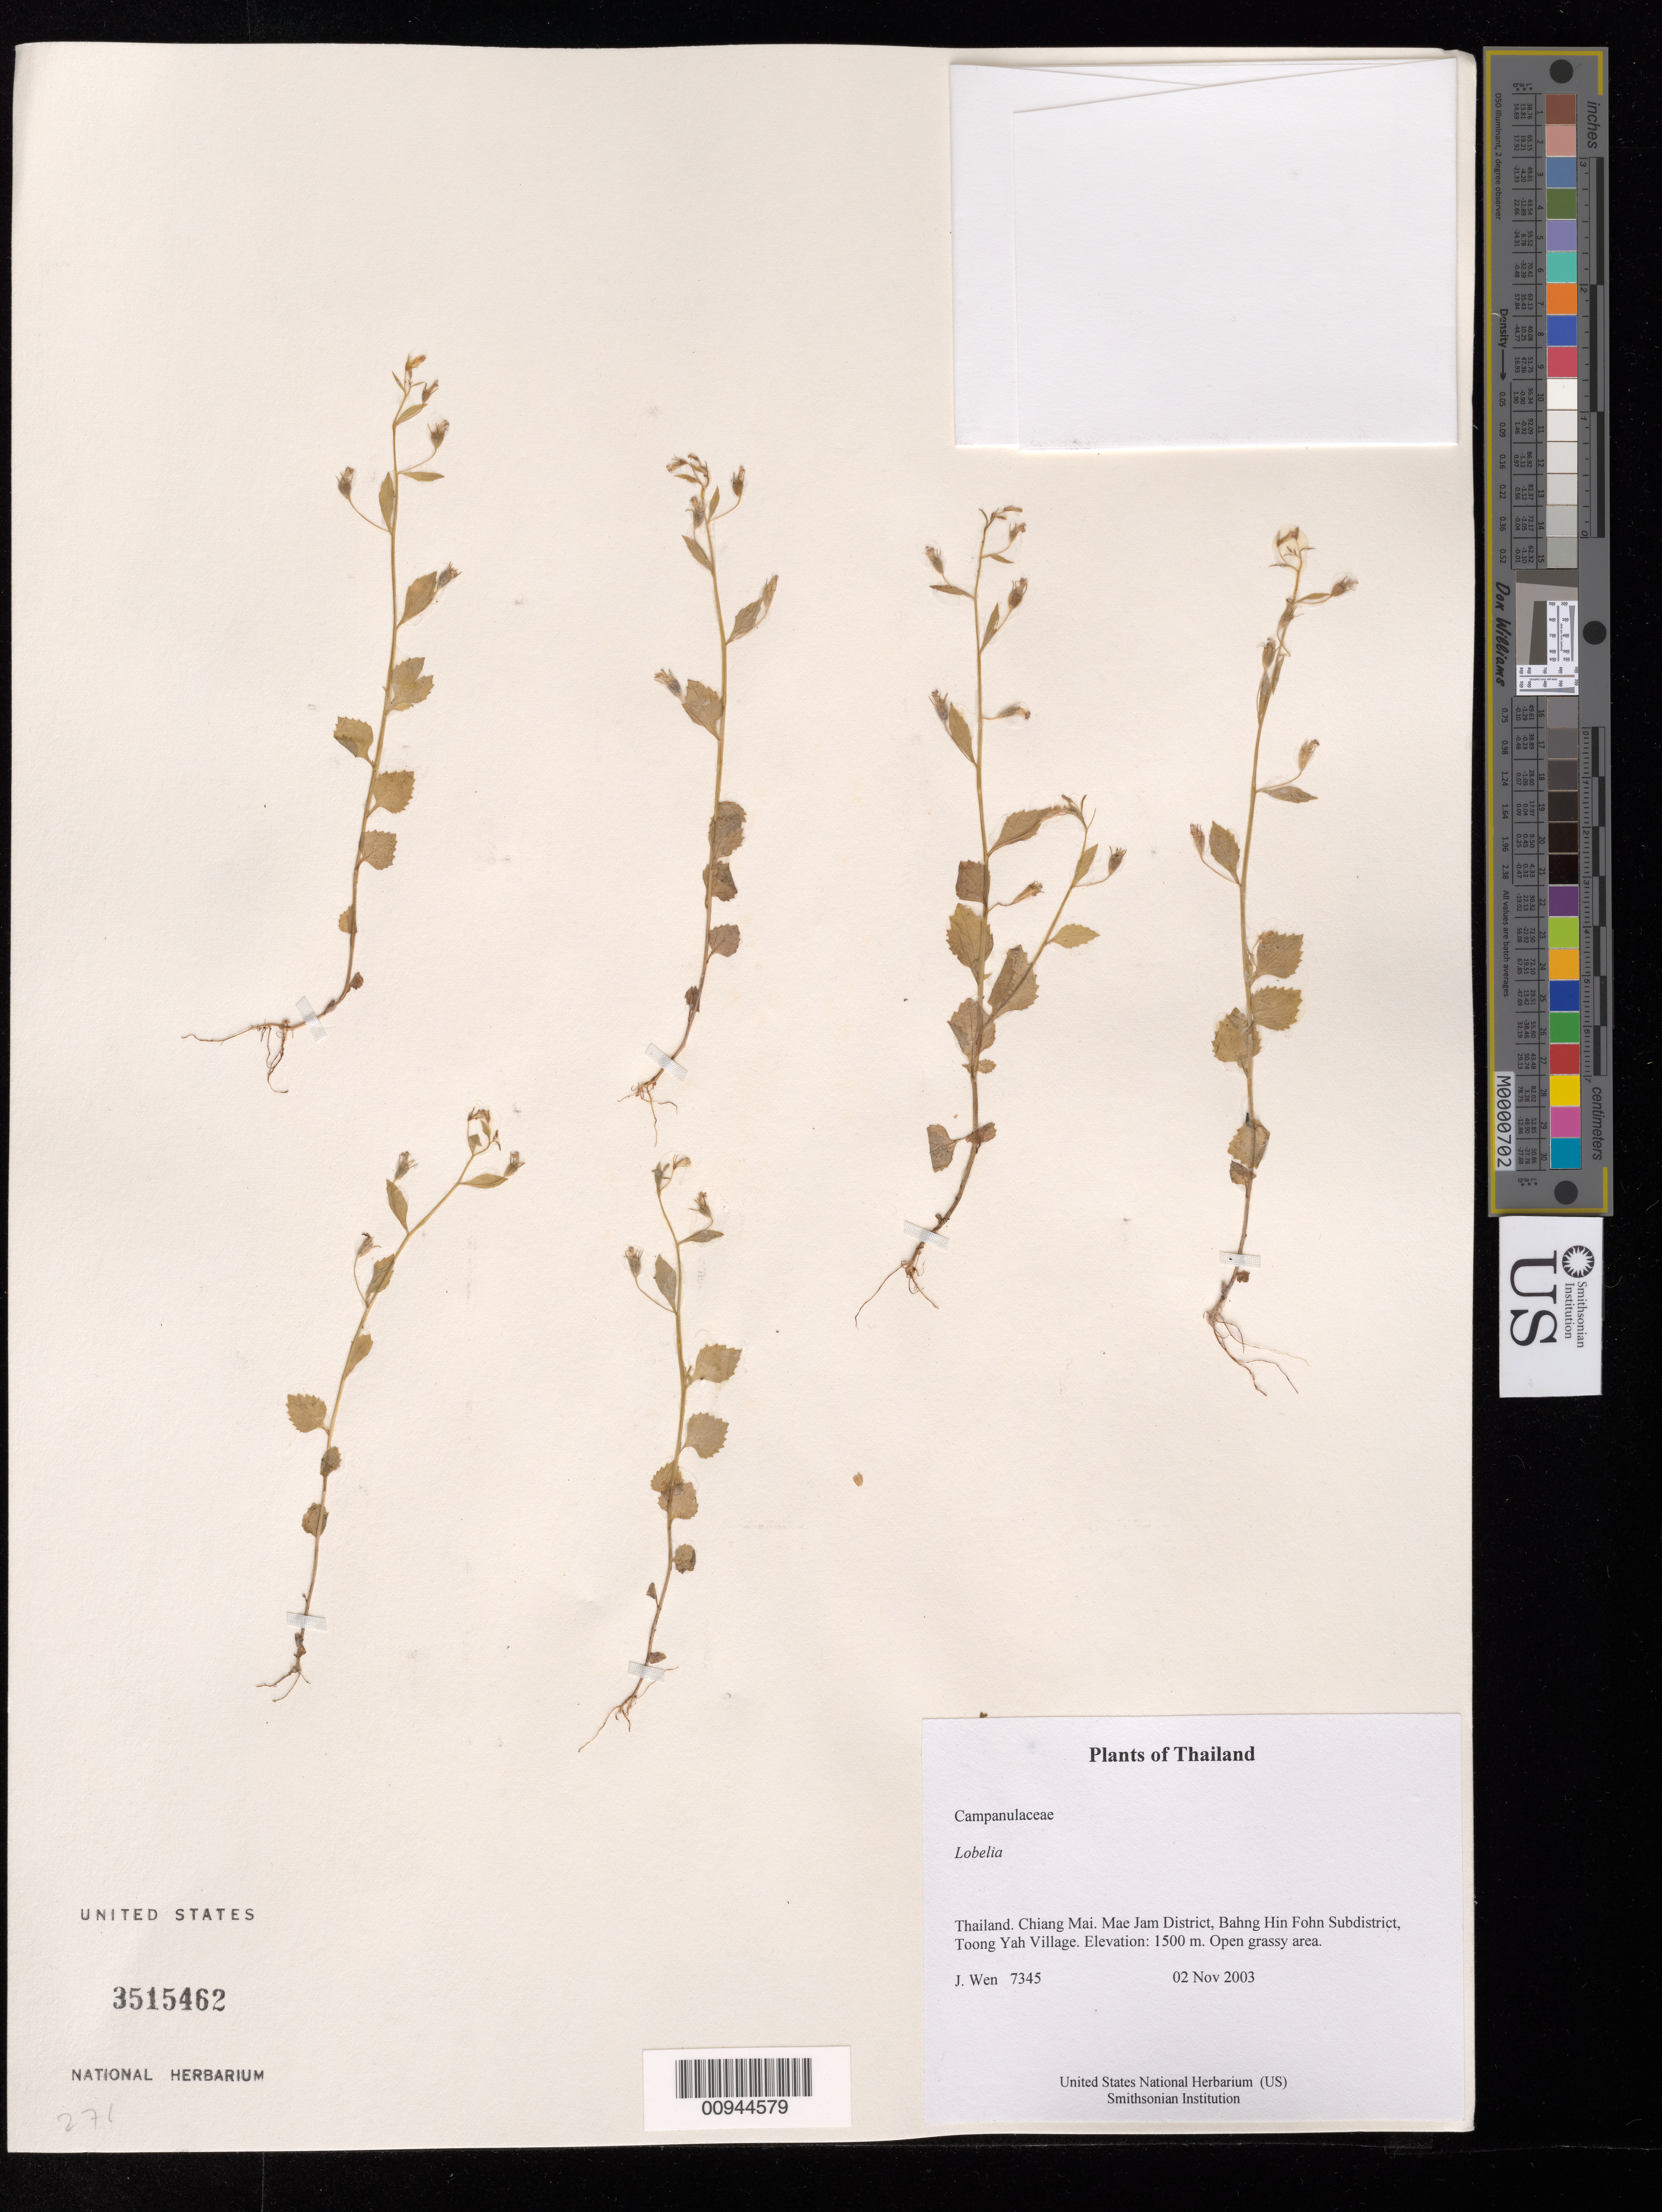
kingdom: Plantae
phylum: Tracheophyta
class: Magnoliopsida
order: Asterales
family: Campanulaceae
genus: Lobelia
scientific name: Lobelia sp.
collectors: J. Wen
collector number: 7345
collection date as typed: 02 Nov 2003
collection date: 2003-11-02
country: Thailand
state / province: Chiang Mai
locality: Mae Jam District, Bahng Hin Fohn Subdistrict, Toong Yah Village.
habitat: Open grassy area.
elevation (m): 1500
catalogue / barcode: US 3515462